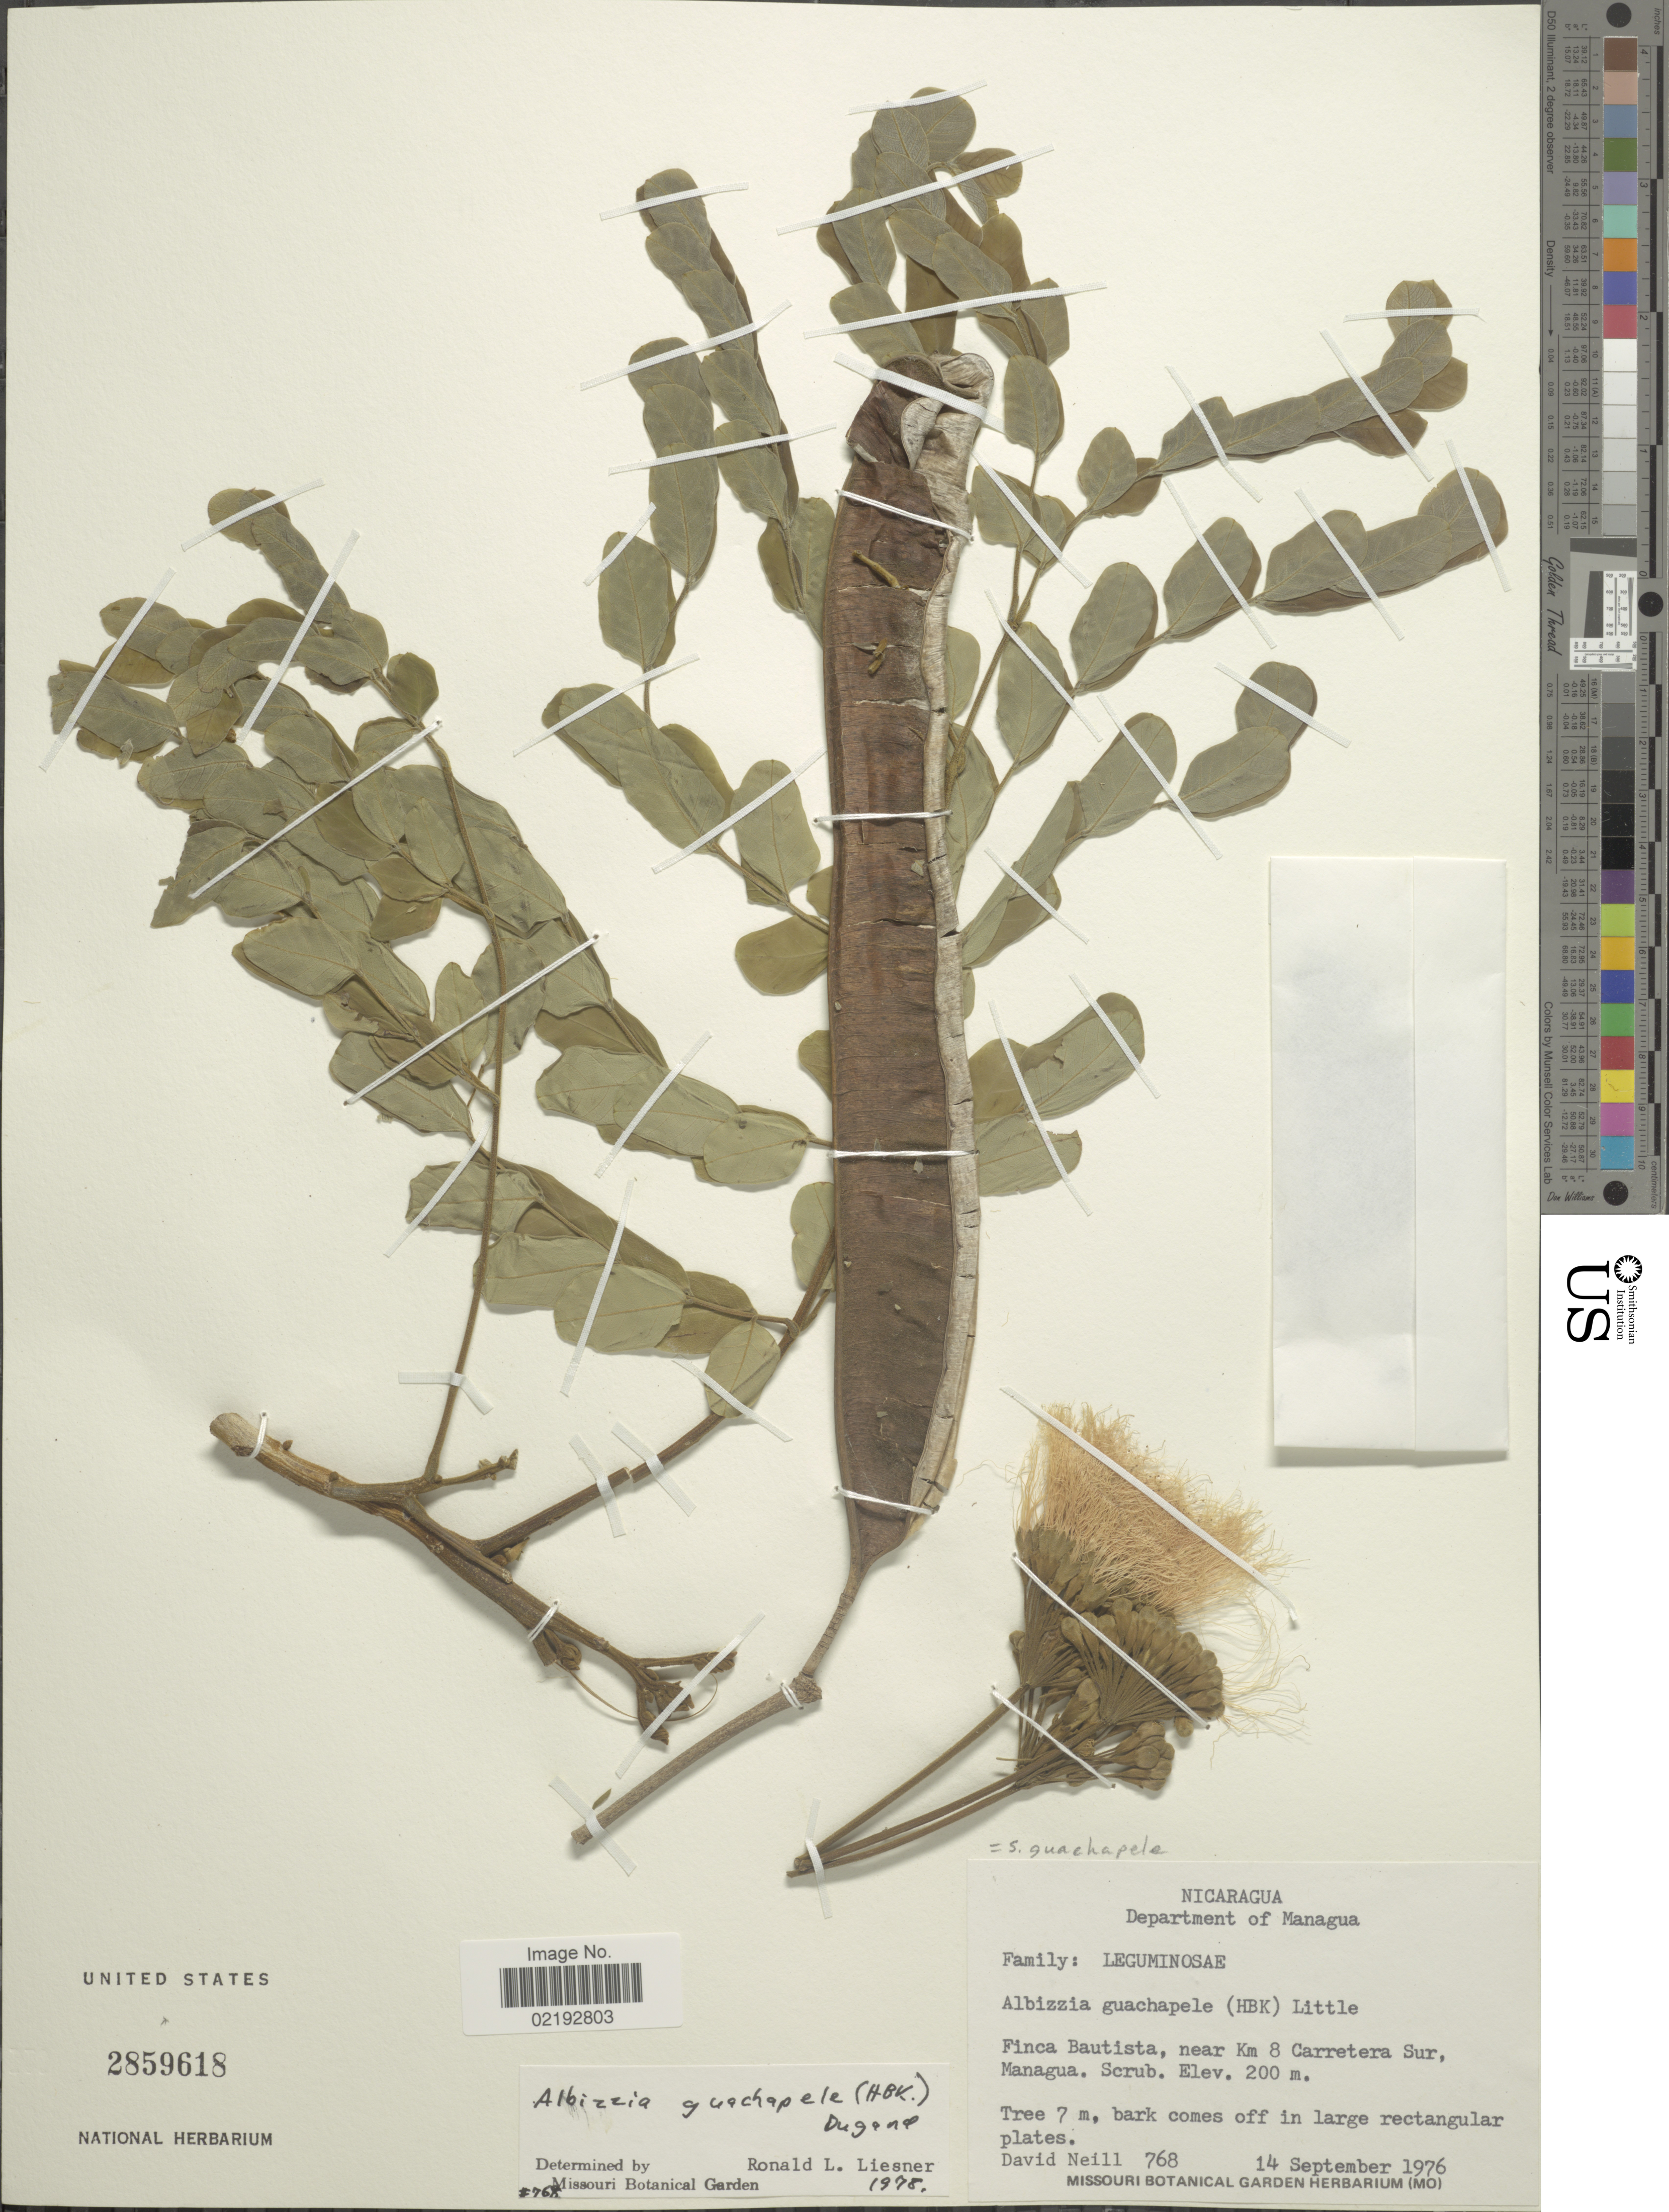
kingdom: Plantae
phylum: Tracheophyta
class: Magnoliopsida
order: Fabales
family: Fabaceae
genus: Pseudosamanea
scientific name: Pseudosamanea guachapele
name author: (Kunth) Harms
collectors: D. Neill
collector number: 768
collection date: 1976-09-14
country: Nicaragua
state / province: Managua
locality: Finca Bautista, near km 8 Carretera Sur, Managua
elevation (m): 200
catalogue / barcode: US 2859618